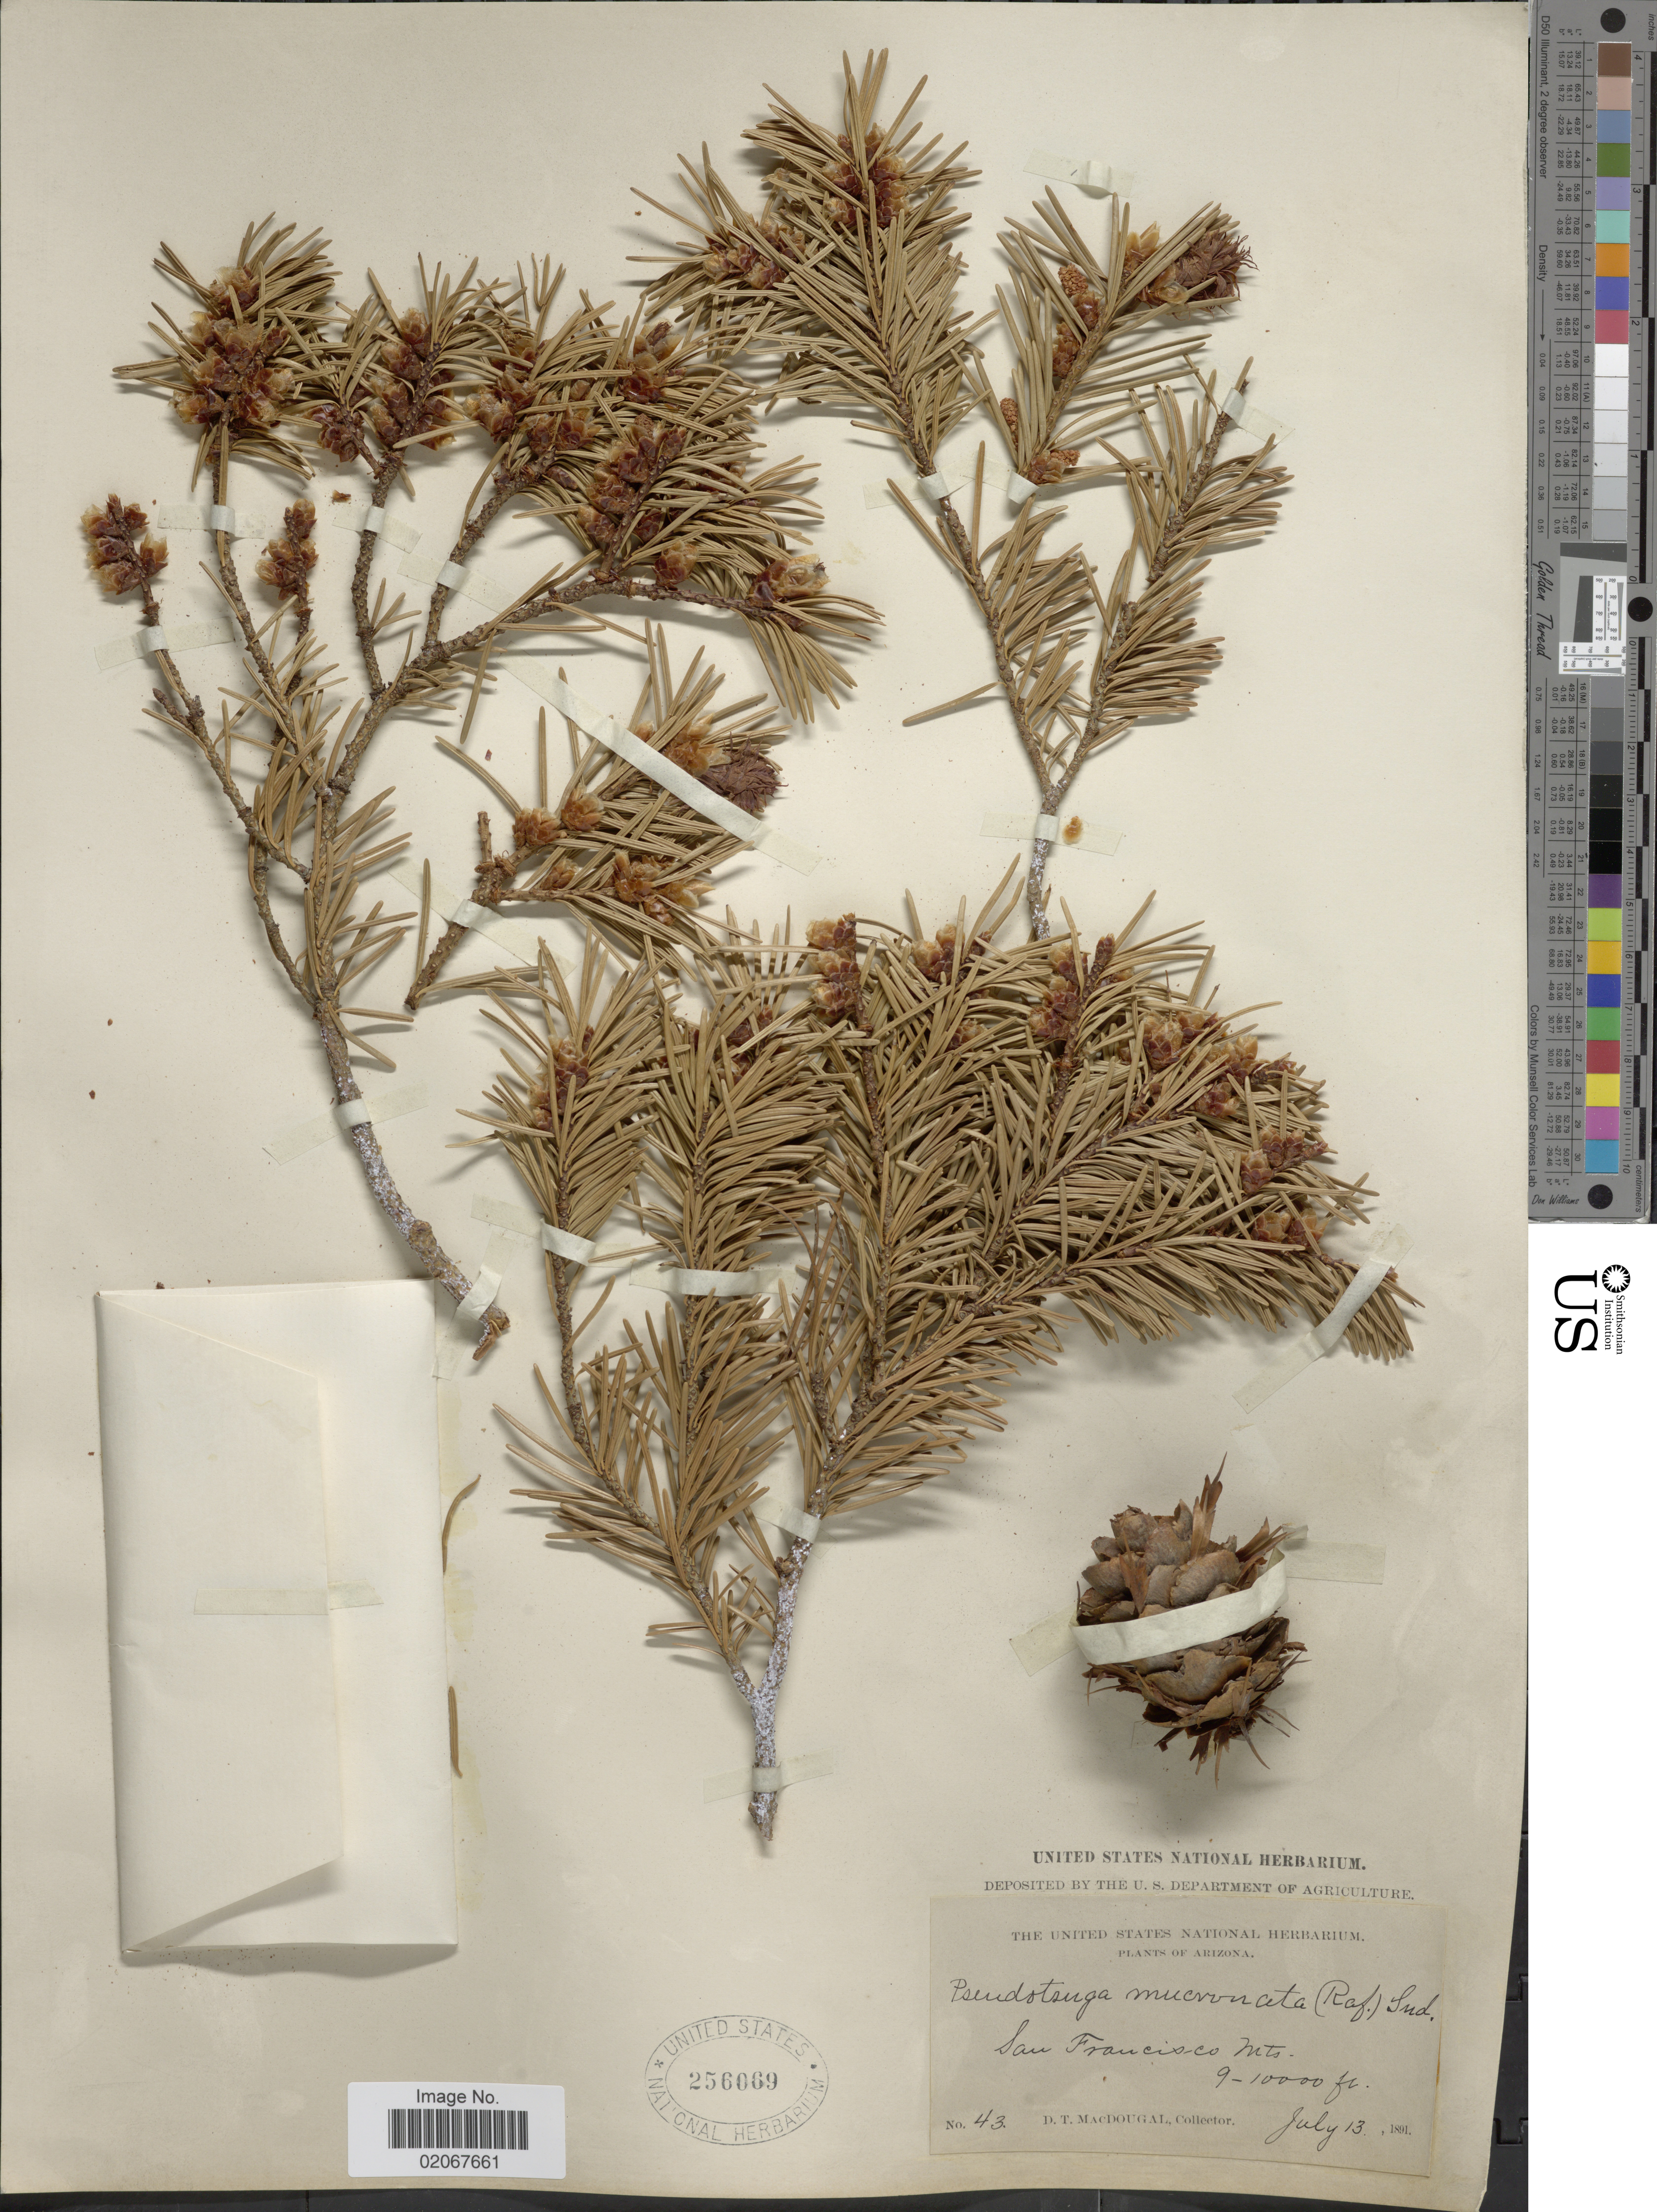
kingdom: Plantae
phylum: Tracheophyta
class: Pinopsida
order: Pinales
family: Pinaceae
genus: Pseudotsuga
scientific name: Pseudotsuga menziesii var. glauca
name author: (Beissn.) Franco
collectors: D. T. MacDougal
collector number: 43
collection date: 1891-07-13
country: United States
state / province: Arizona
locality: San Francisco Mts.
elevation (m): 2743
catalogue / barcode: US 256069